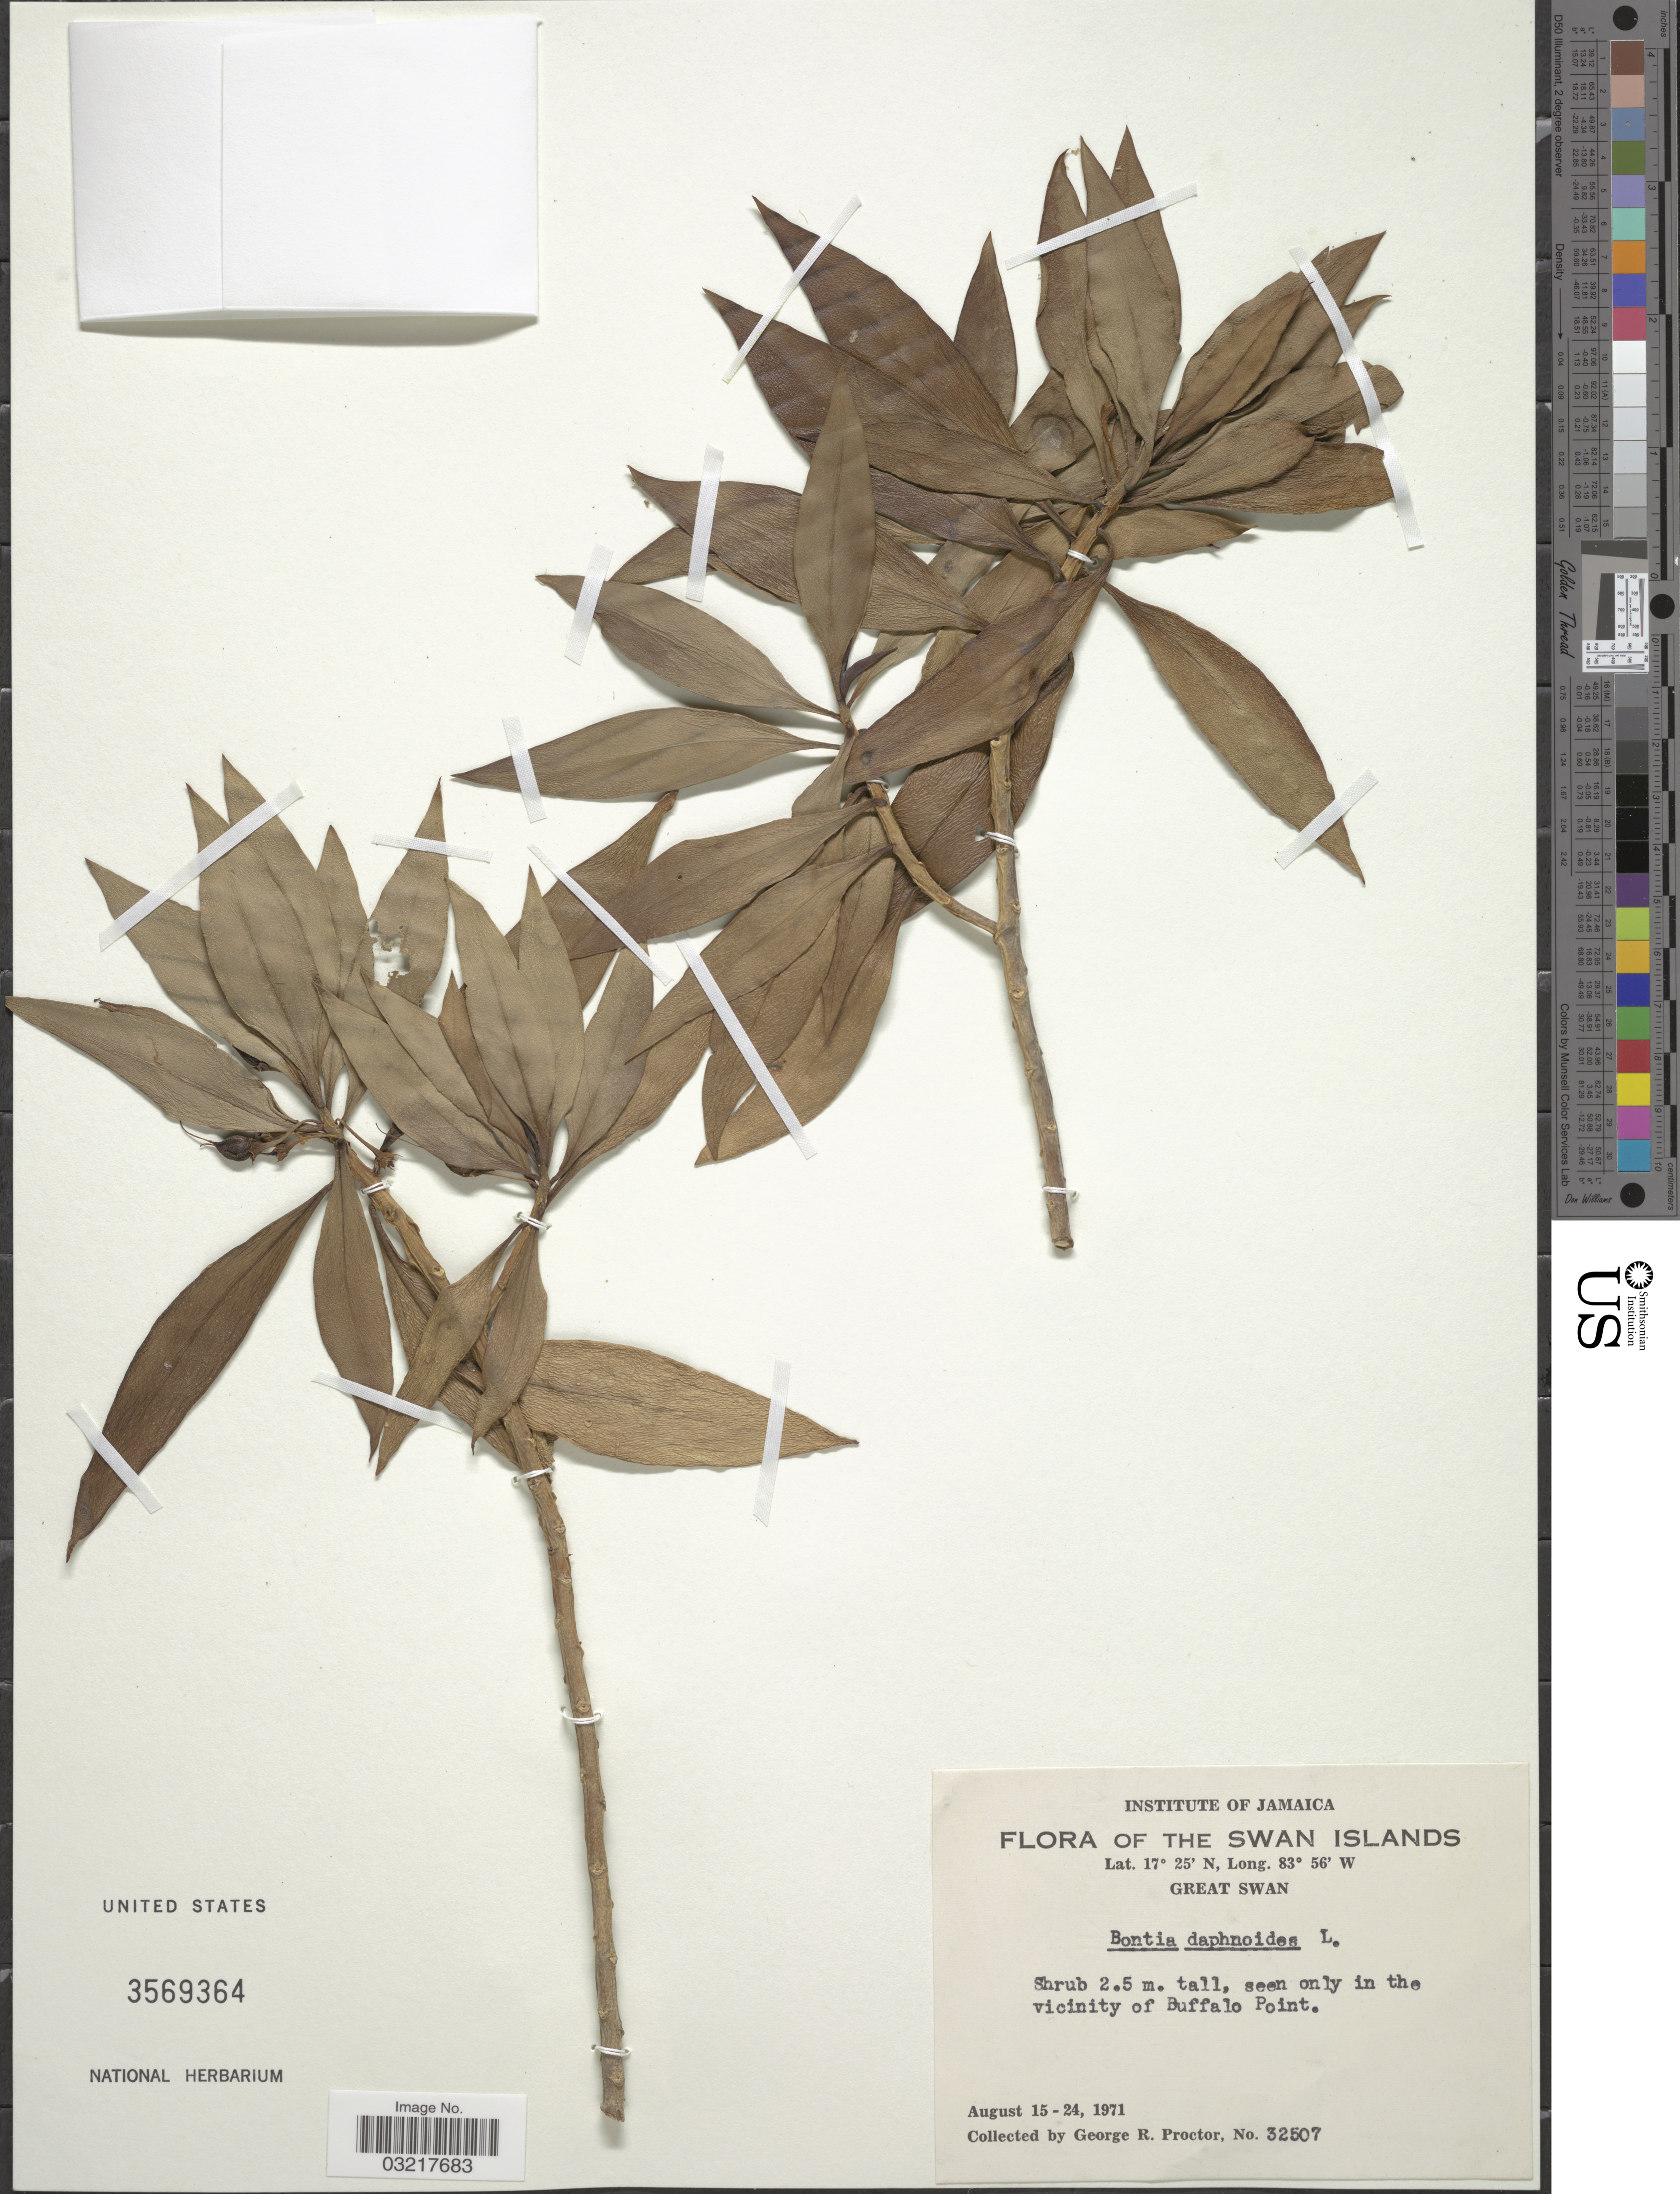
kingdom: Plantae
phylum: Tracheophyta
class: Magnoliopsida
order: Lamiales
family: Scrophulariaceae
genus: Bontia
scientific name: Bontia daphnoides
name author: L.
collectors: G. Proctor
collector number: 32507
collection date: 1971-08-15/1971-08-24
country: Jamaica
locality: The Swan Islands. Great Swan. Only in the vicinity of Buffalo Point.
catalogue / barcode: US 3569364